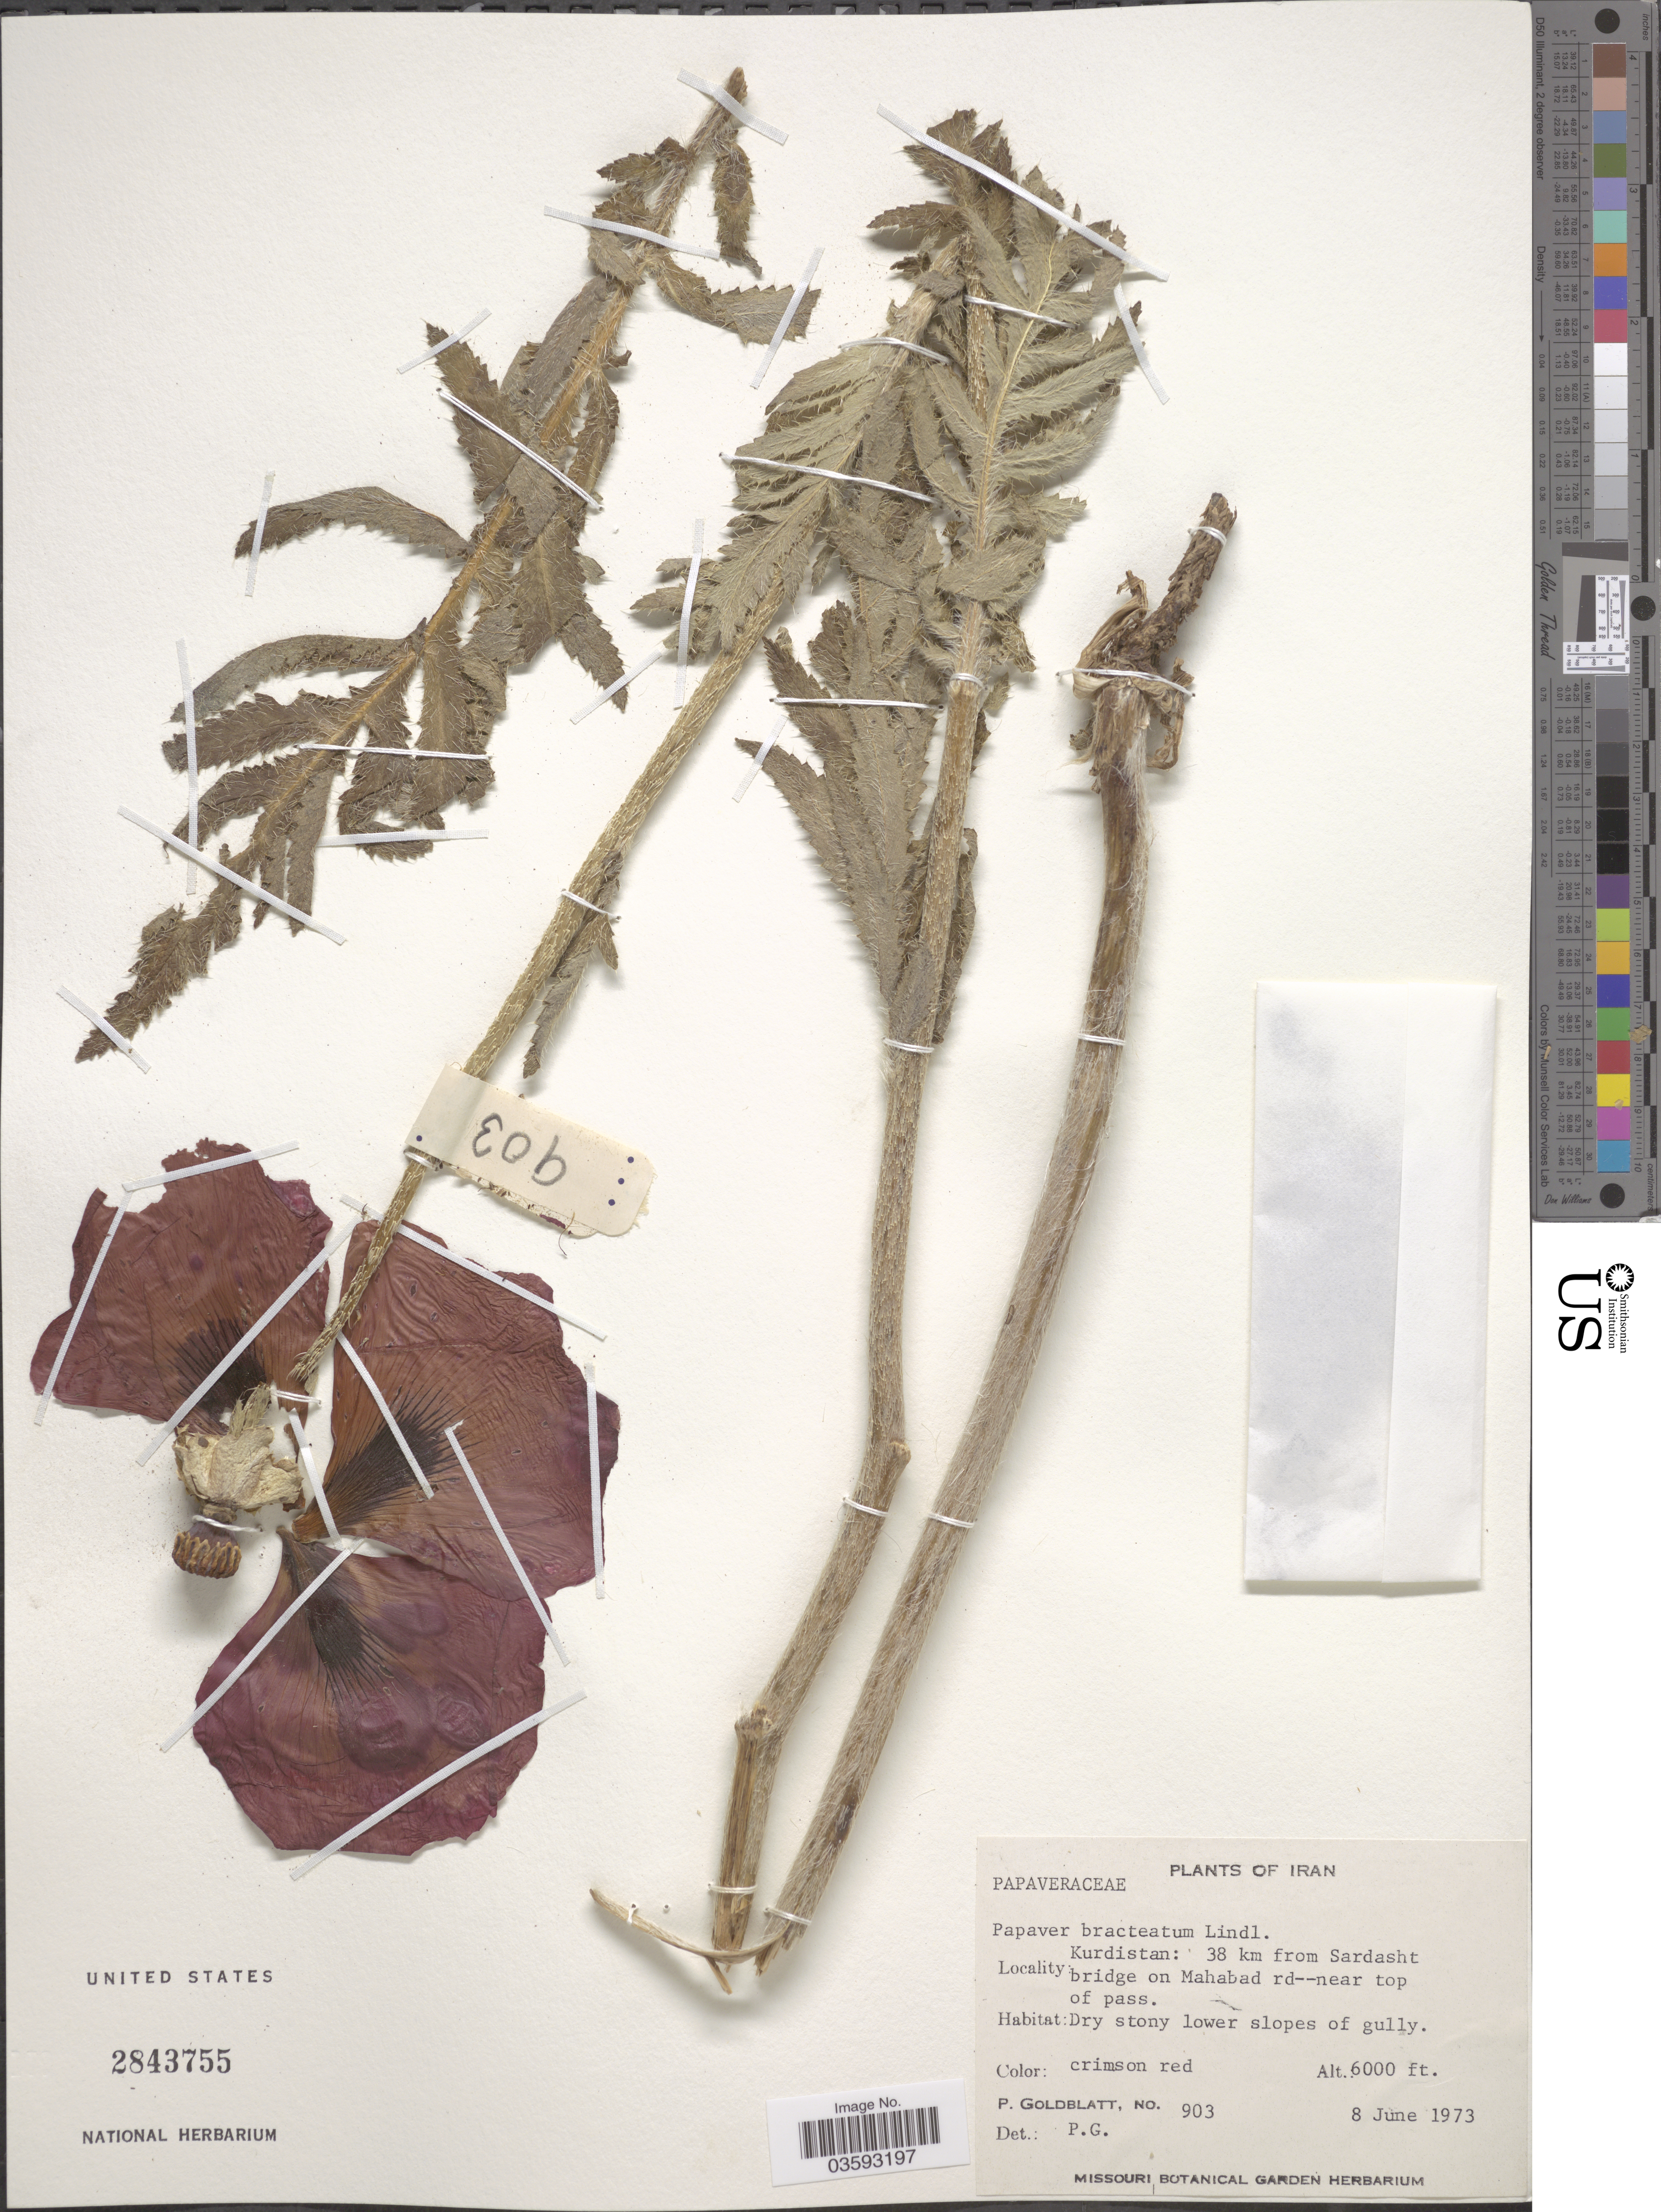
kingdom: Plantae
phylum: Tracheophyta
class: Magnoliopsida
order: Ranunculales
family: Papaveraceae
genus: Papaver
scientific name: Papaver bracteatum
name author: Lindl.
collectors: P. Goldblatt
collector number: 903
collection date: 1973-06-08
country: Iran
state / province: Kurdistan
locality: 38 km from Sardasht bridge on Mahabad rd--near top of pass.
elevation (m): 1829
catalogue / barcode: US 2843755